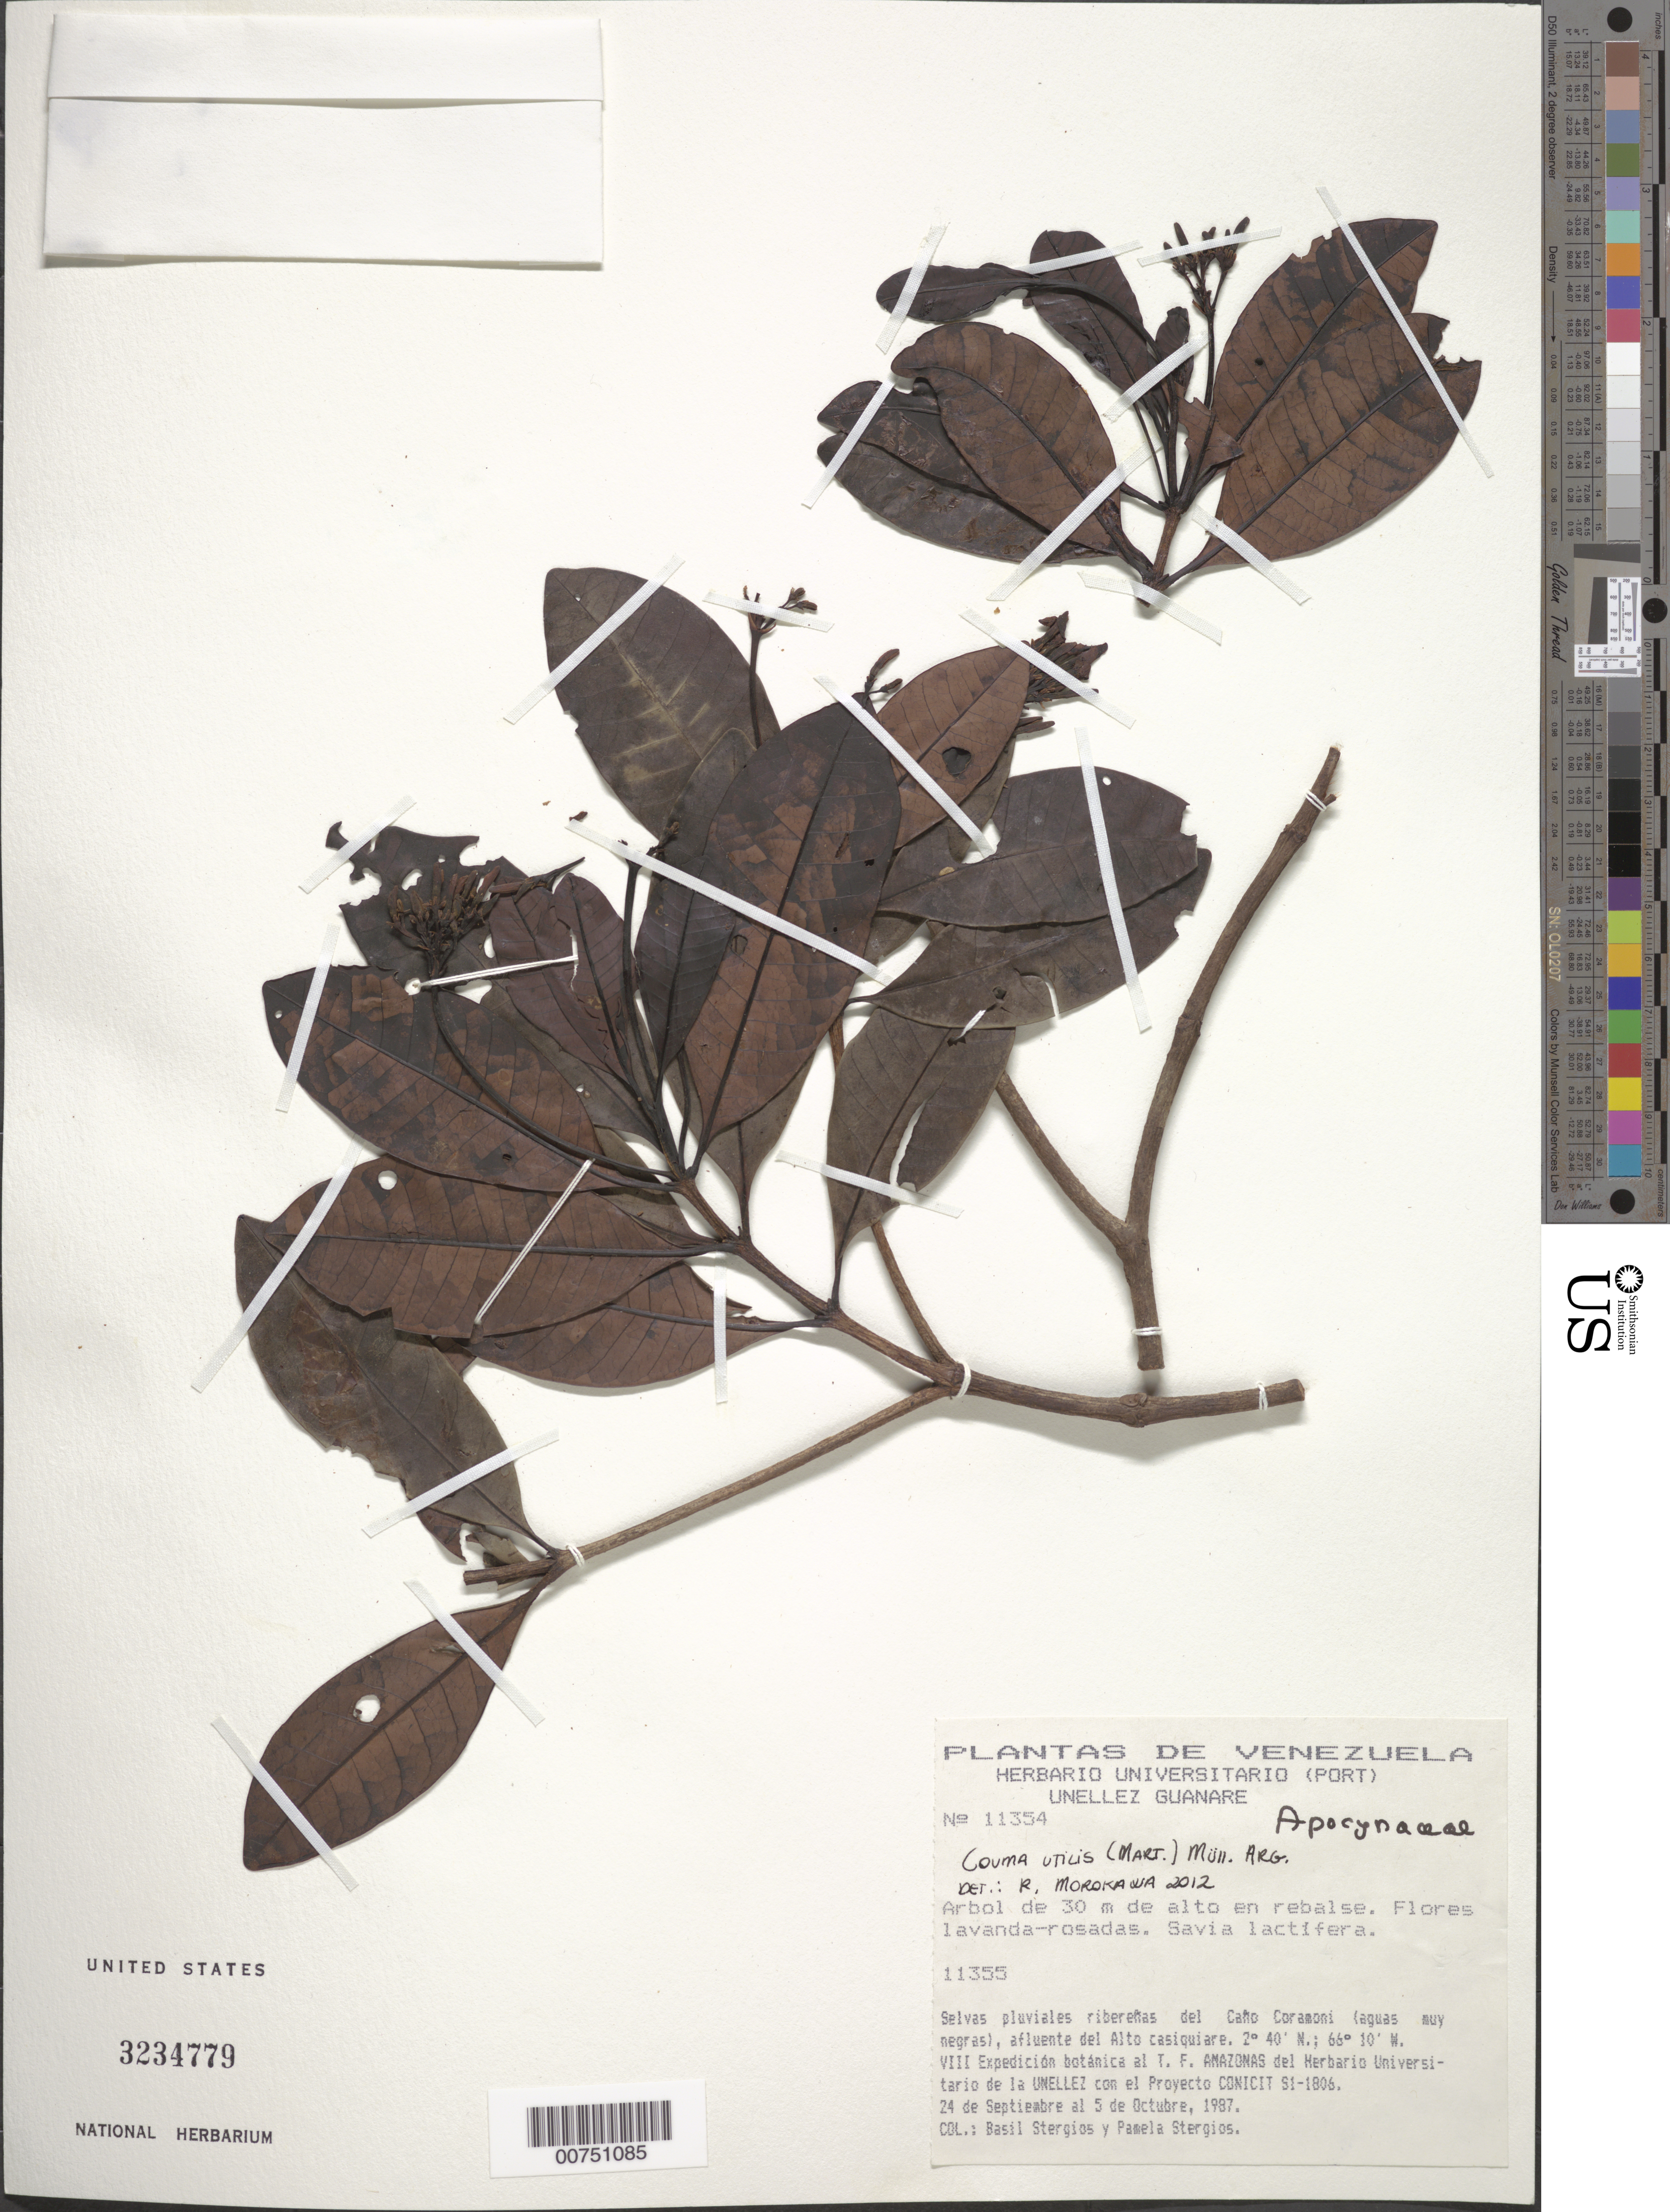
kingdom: Plantae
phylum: Tracheophyta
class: Magnoliopsida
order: Gentianales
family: Apocynaceae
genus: Couma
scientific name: Couma utilis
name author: (Mart.) Müll. Arg.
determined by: Morokawa, R.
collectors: B. G. Stergios & P. Stergios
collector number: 11354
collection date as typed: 24-Sep-87 to 5-Oct-87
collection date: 1987-09-24/1987-10-05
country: Venezuela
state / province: Amazonas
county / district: Río Negro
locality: Río Pamoni, afluente del Alto Casiquiare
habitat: Selvas pluviales riberenas del Cano (aguas muy negras)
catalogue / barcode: US 3234779